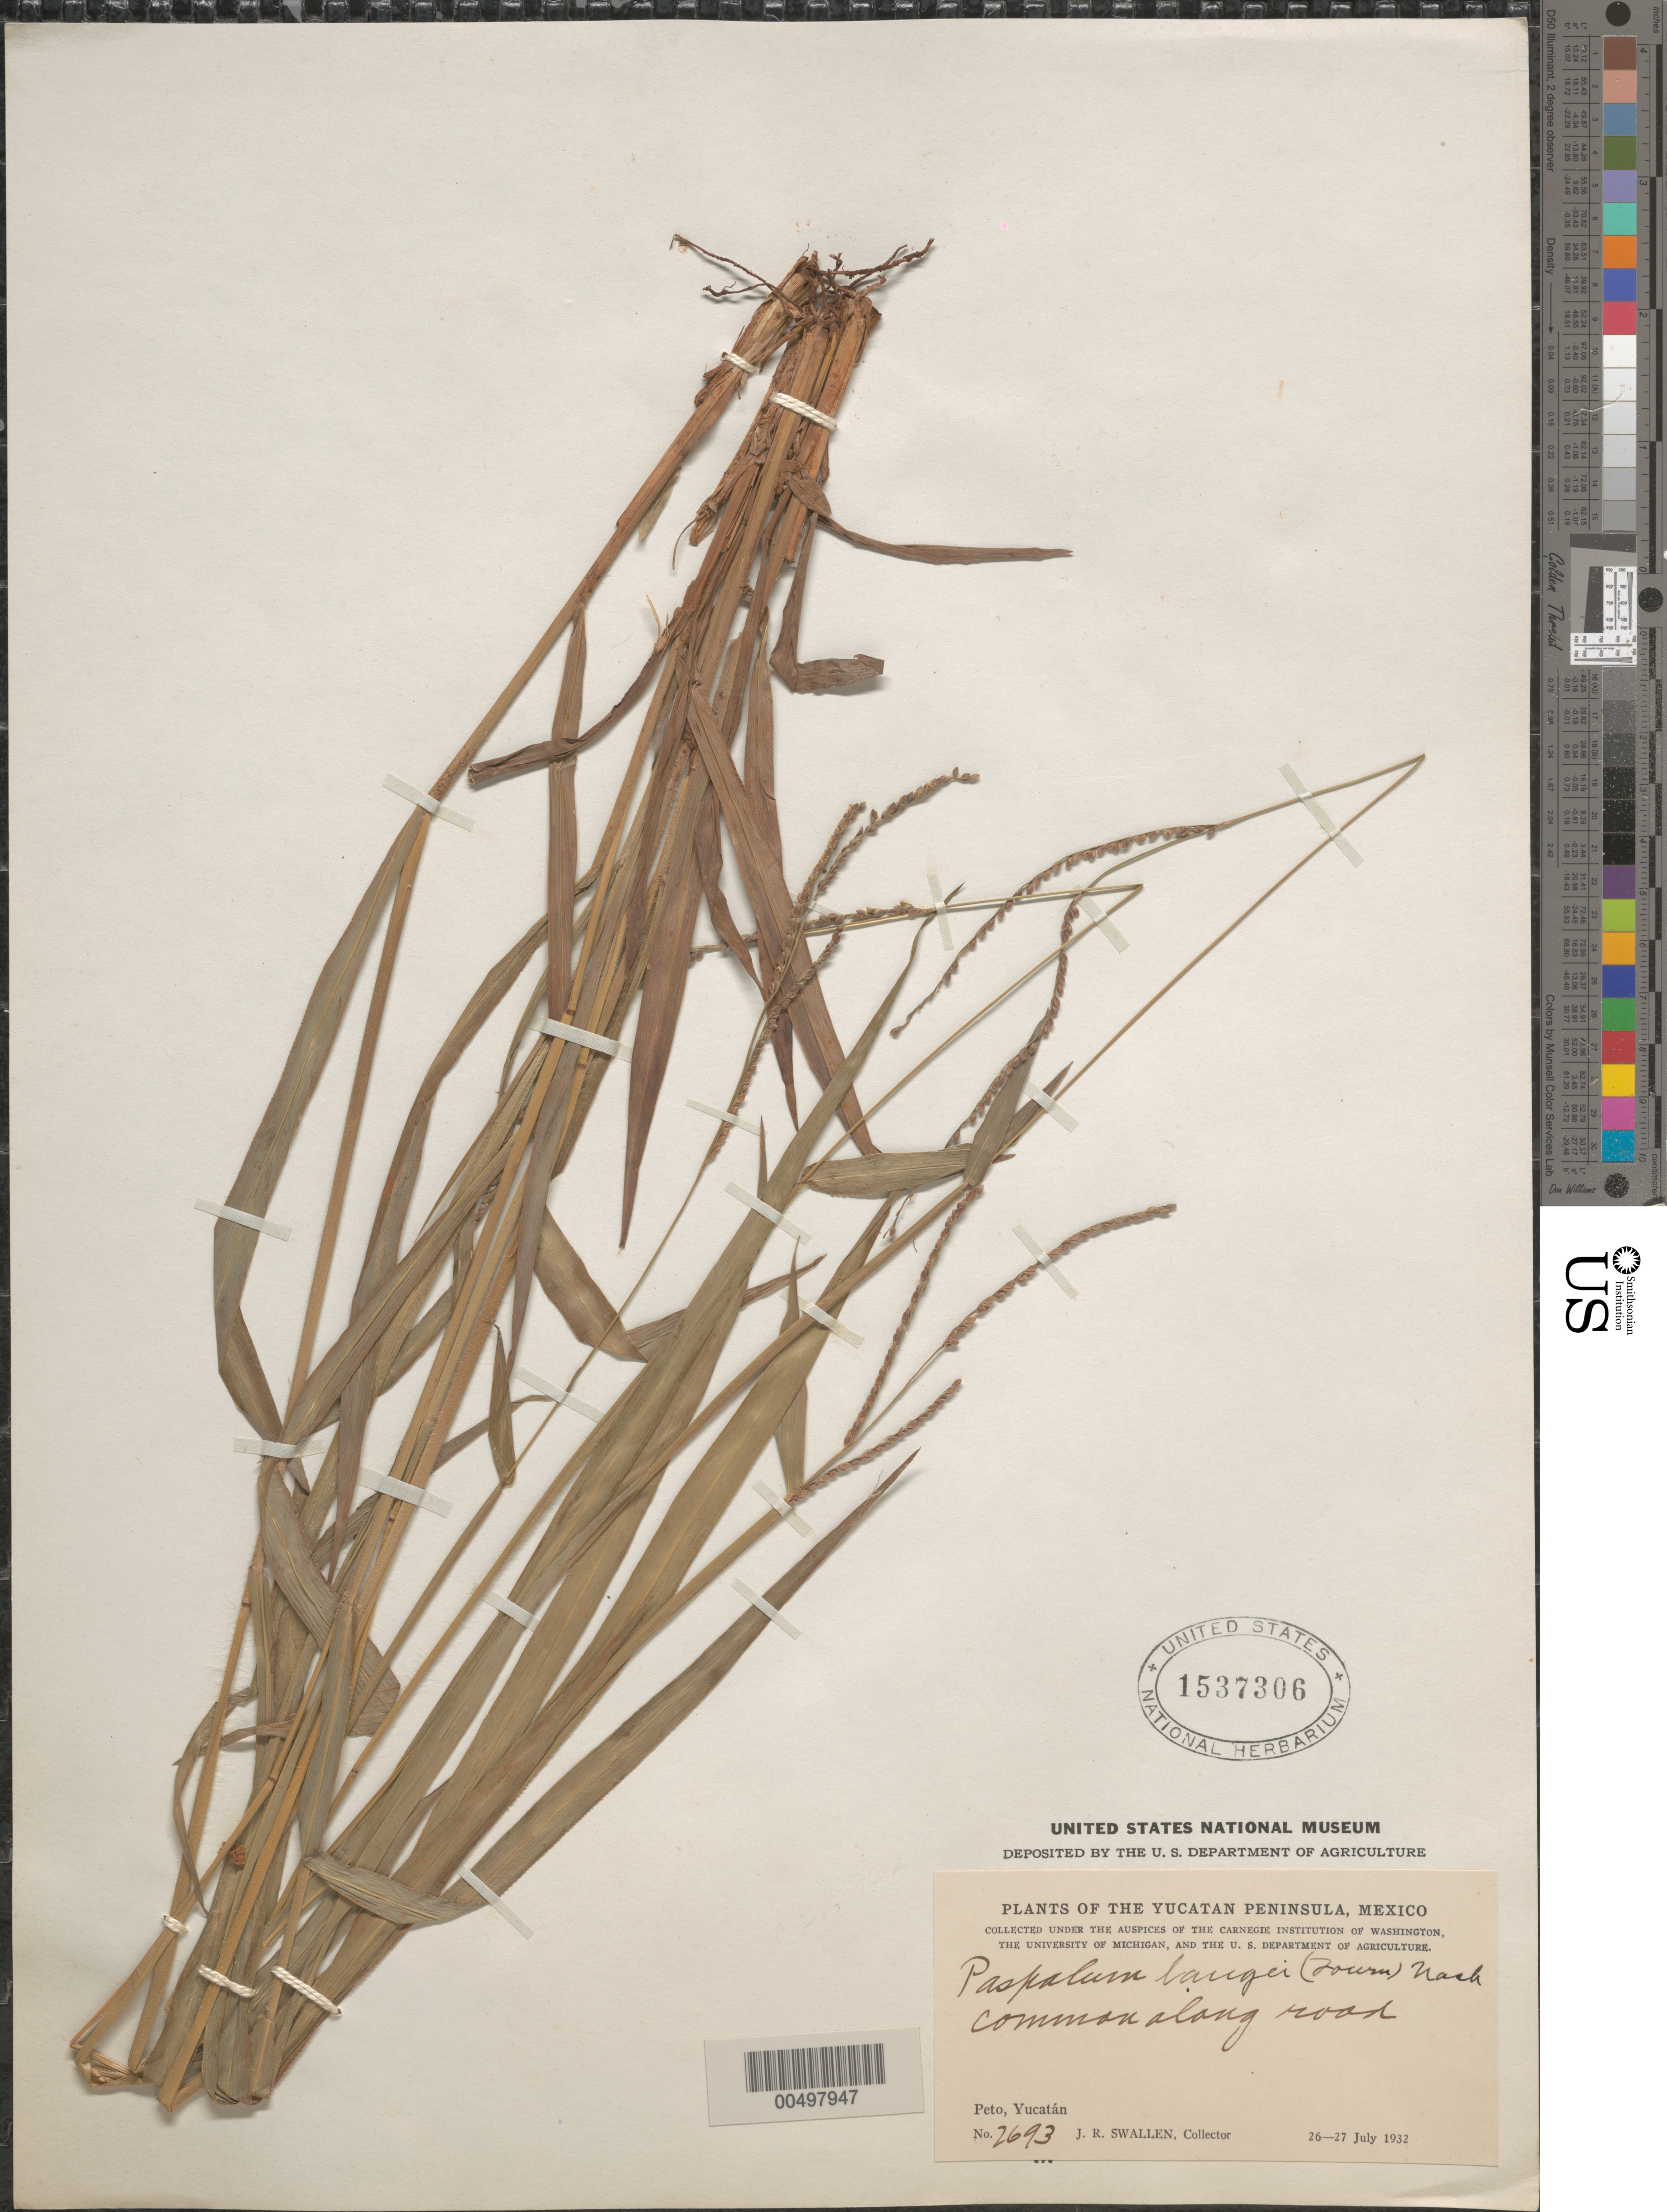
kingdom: Plantae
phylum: Tracheophyta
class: Liliopsida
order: Poales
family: Poaceae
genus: Paspalum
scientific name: Paspalum langei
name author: (E. Fourn.) Nash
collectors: J. R. Swallen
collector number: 2693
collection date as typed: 26 Jul 1932 to 27 Jul 1932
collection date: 1932-07-26/1932-07-27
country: Mexico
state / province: Yucatan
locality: Yucatan Peninsula, Peto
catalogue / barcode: US 1537306